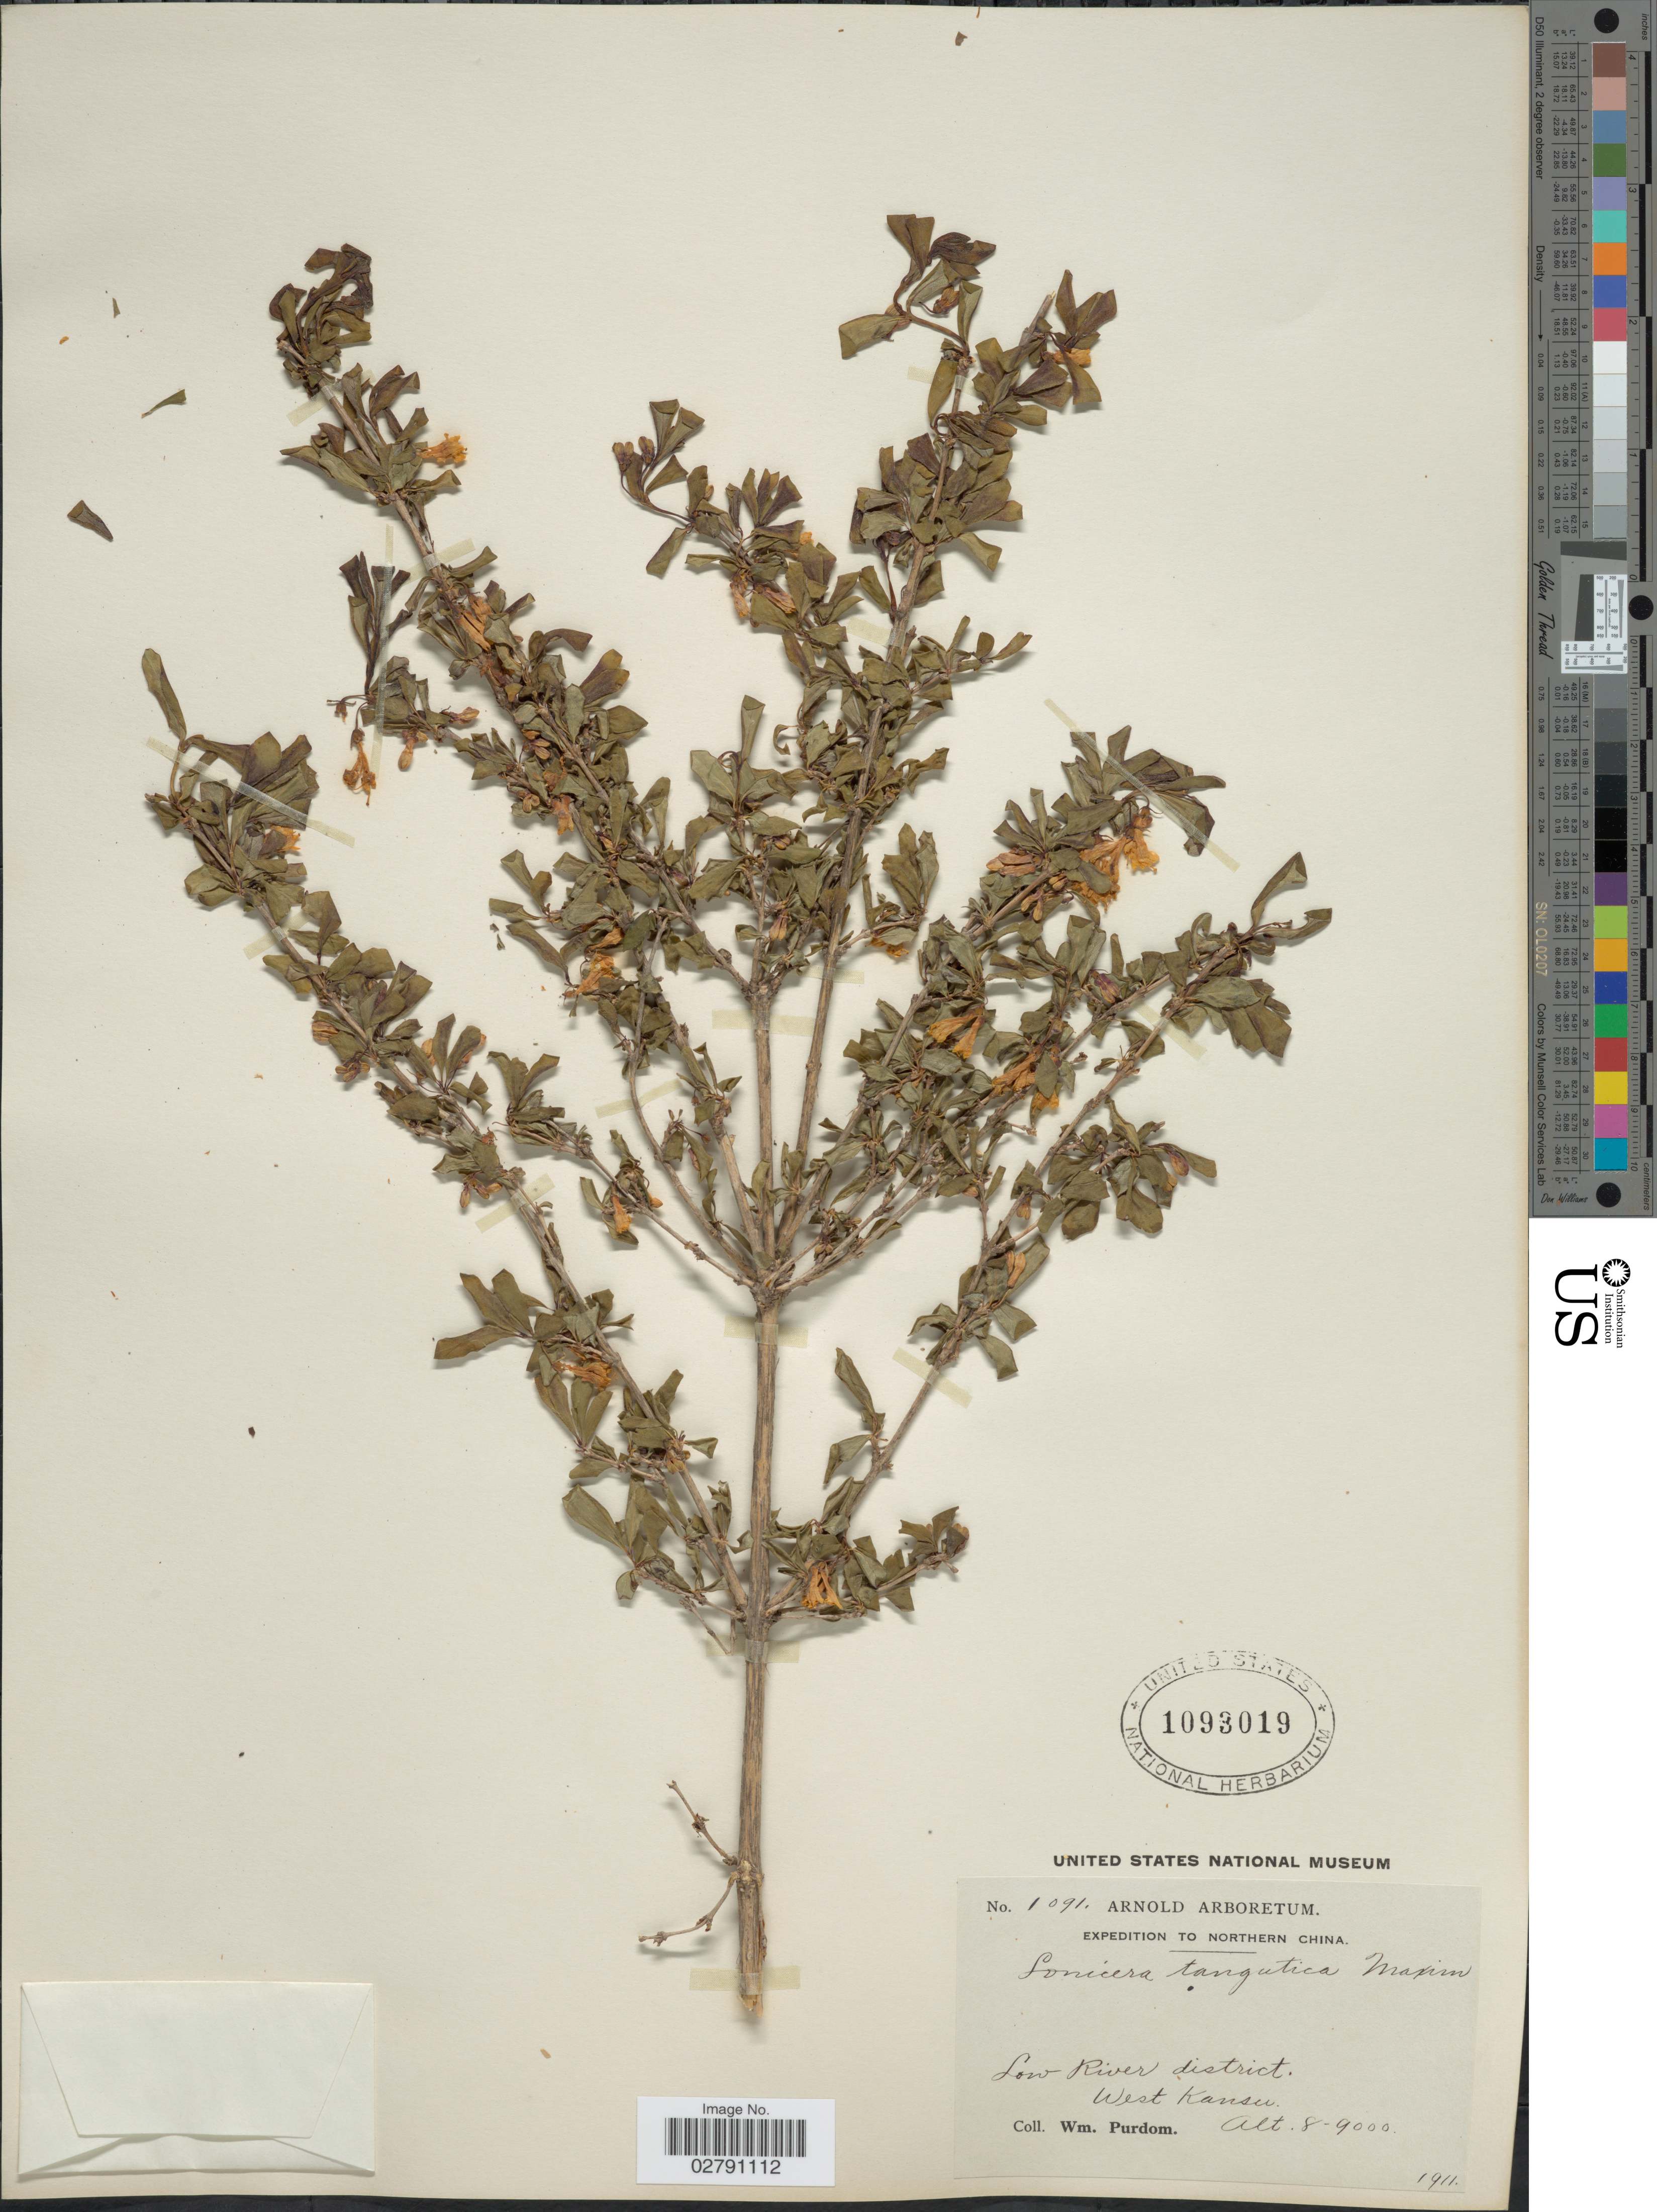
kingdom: Plantae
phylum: Tracheophyta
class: Magnoliopsida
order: Dipsacales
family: Caprifoliaceae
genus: Lonicera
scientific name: Lonicera tangutica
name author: Maxim.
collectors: W. Purdom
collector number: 1091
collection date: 1911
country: China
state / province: Gansu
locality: Northern China. Low River district. West Kansu.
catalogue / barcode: US 1093019